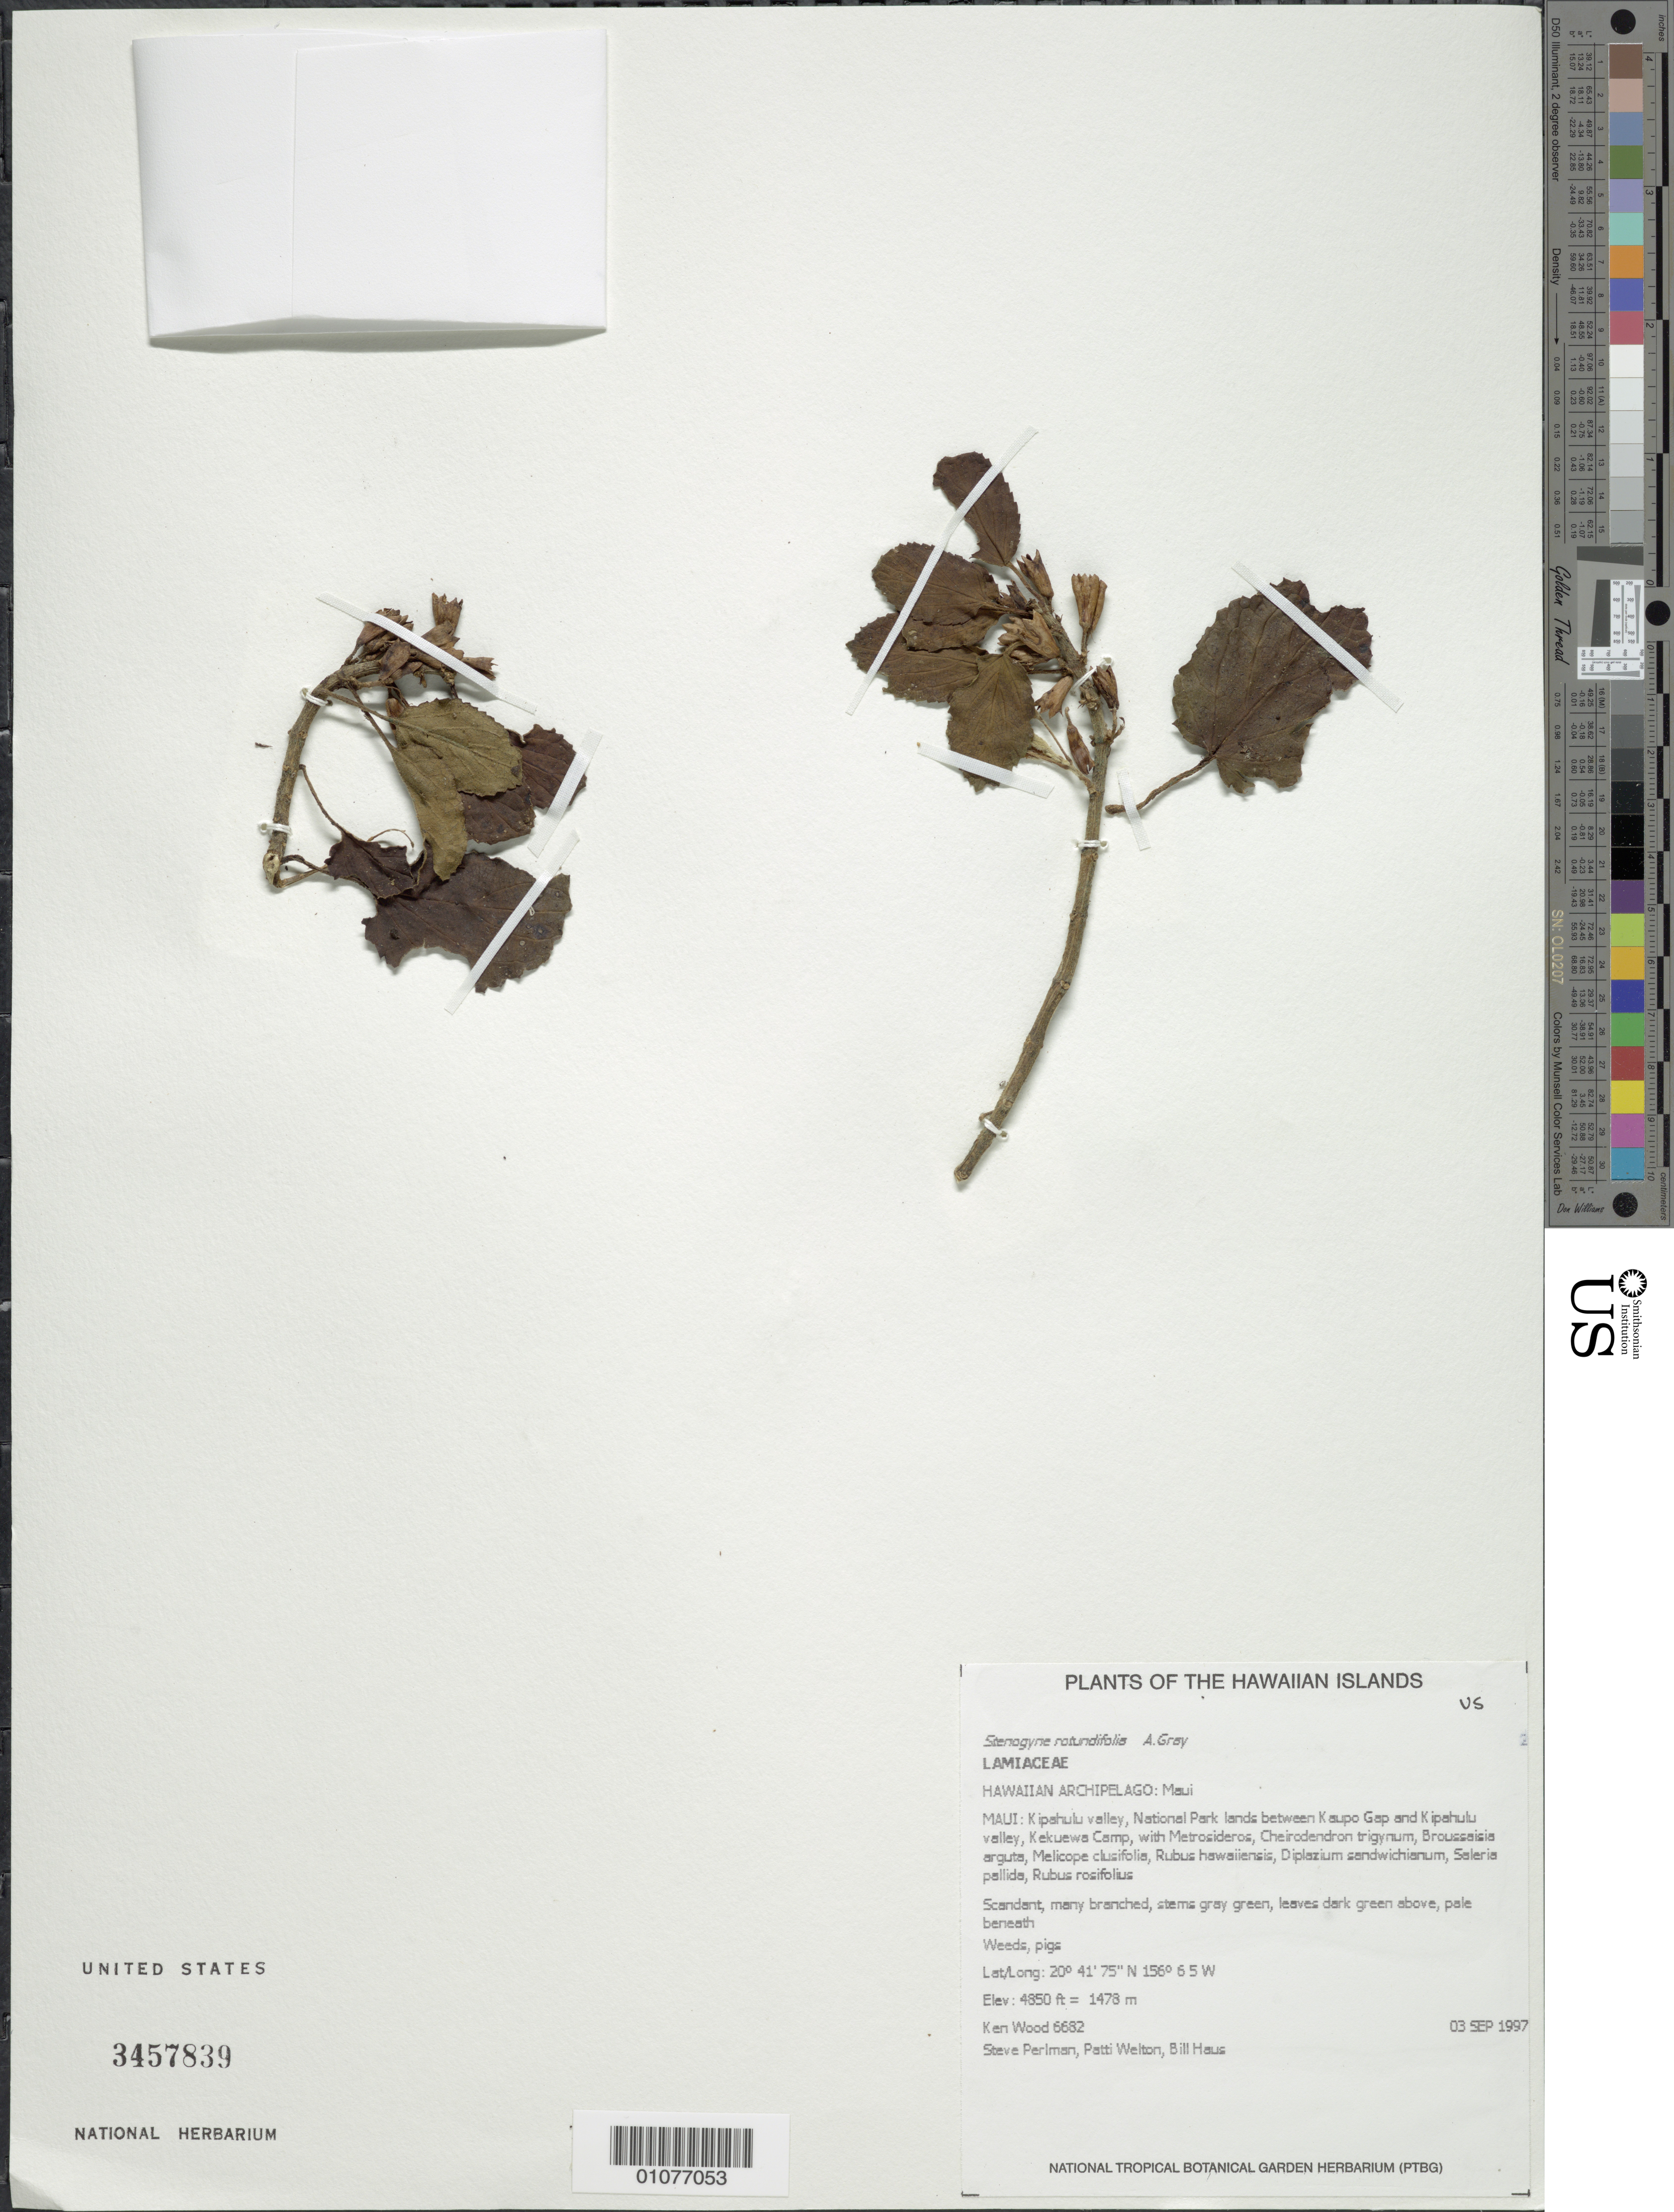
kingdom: Plantae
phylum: Tracheophyta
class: Magnoliopsida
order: Lamiales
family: Lamiaceae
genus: Stenogyne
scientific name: Stenogyne rotundifolia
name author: A. Gray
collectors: K. R. Wood, S. P. Perlman, P. Welton & B. Haus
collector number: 6682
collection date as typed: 3 Sep 1997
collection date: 1997-09-03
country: United States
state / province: Hawaii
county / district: Maui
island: Maui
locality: Kipahulu valley, National Park lands, between Kaupo Gap and Kipahulu valley, Kekuewa Camp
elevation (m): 1478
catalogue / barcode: US 3457839